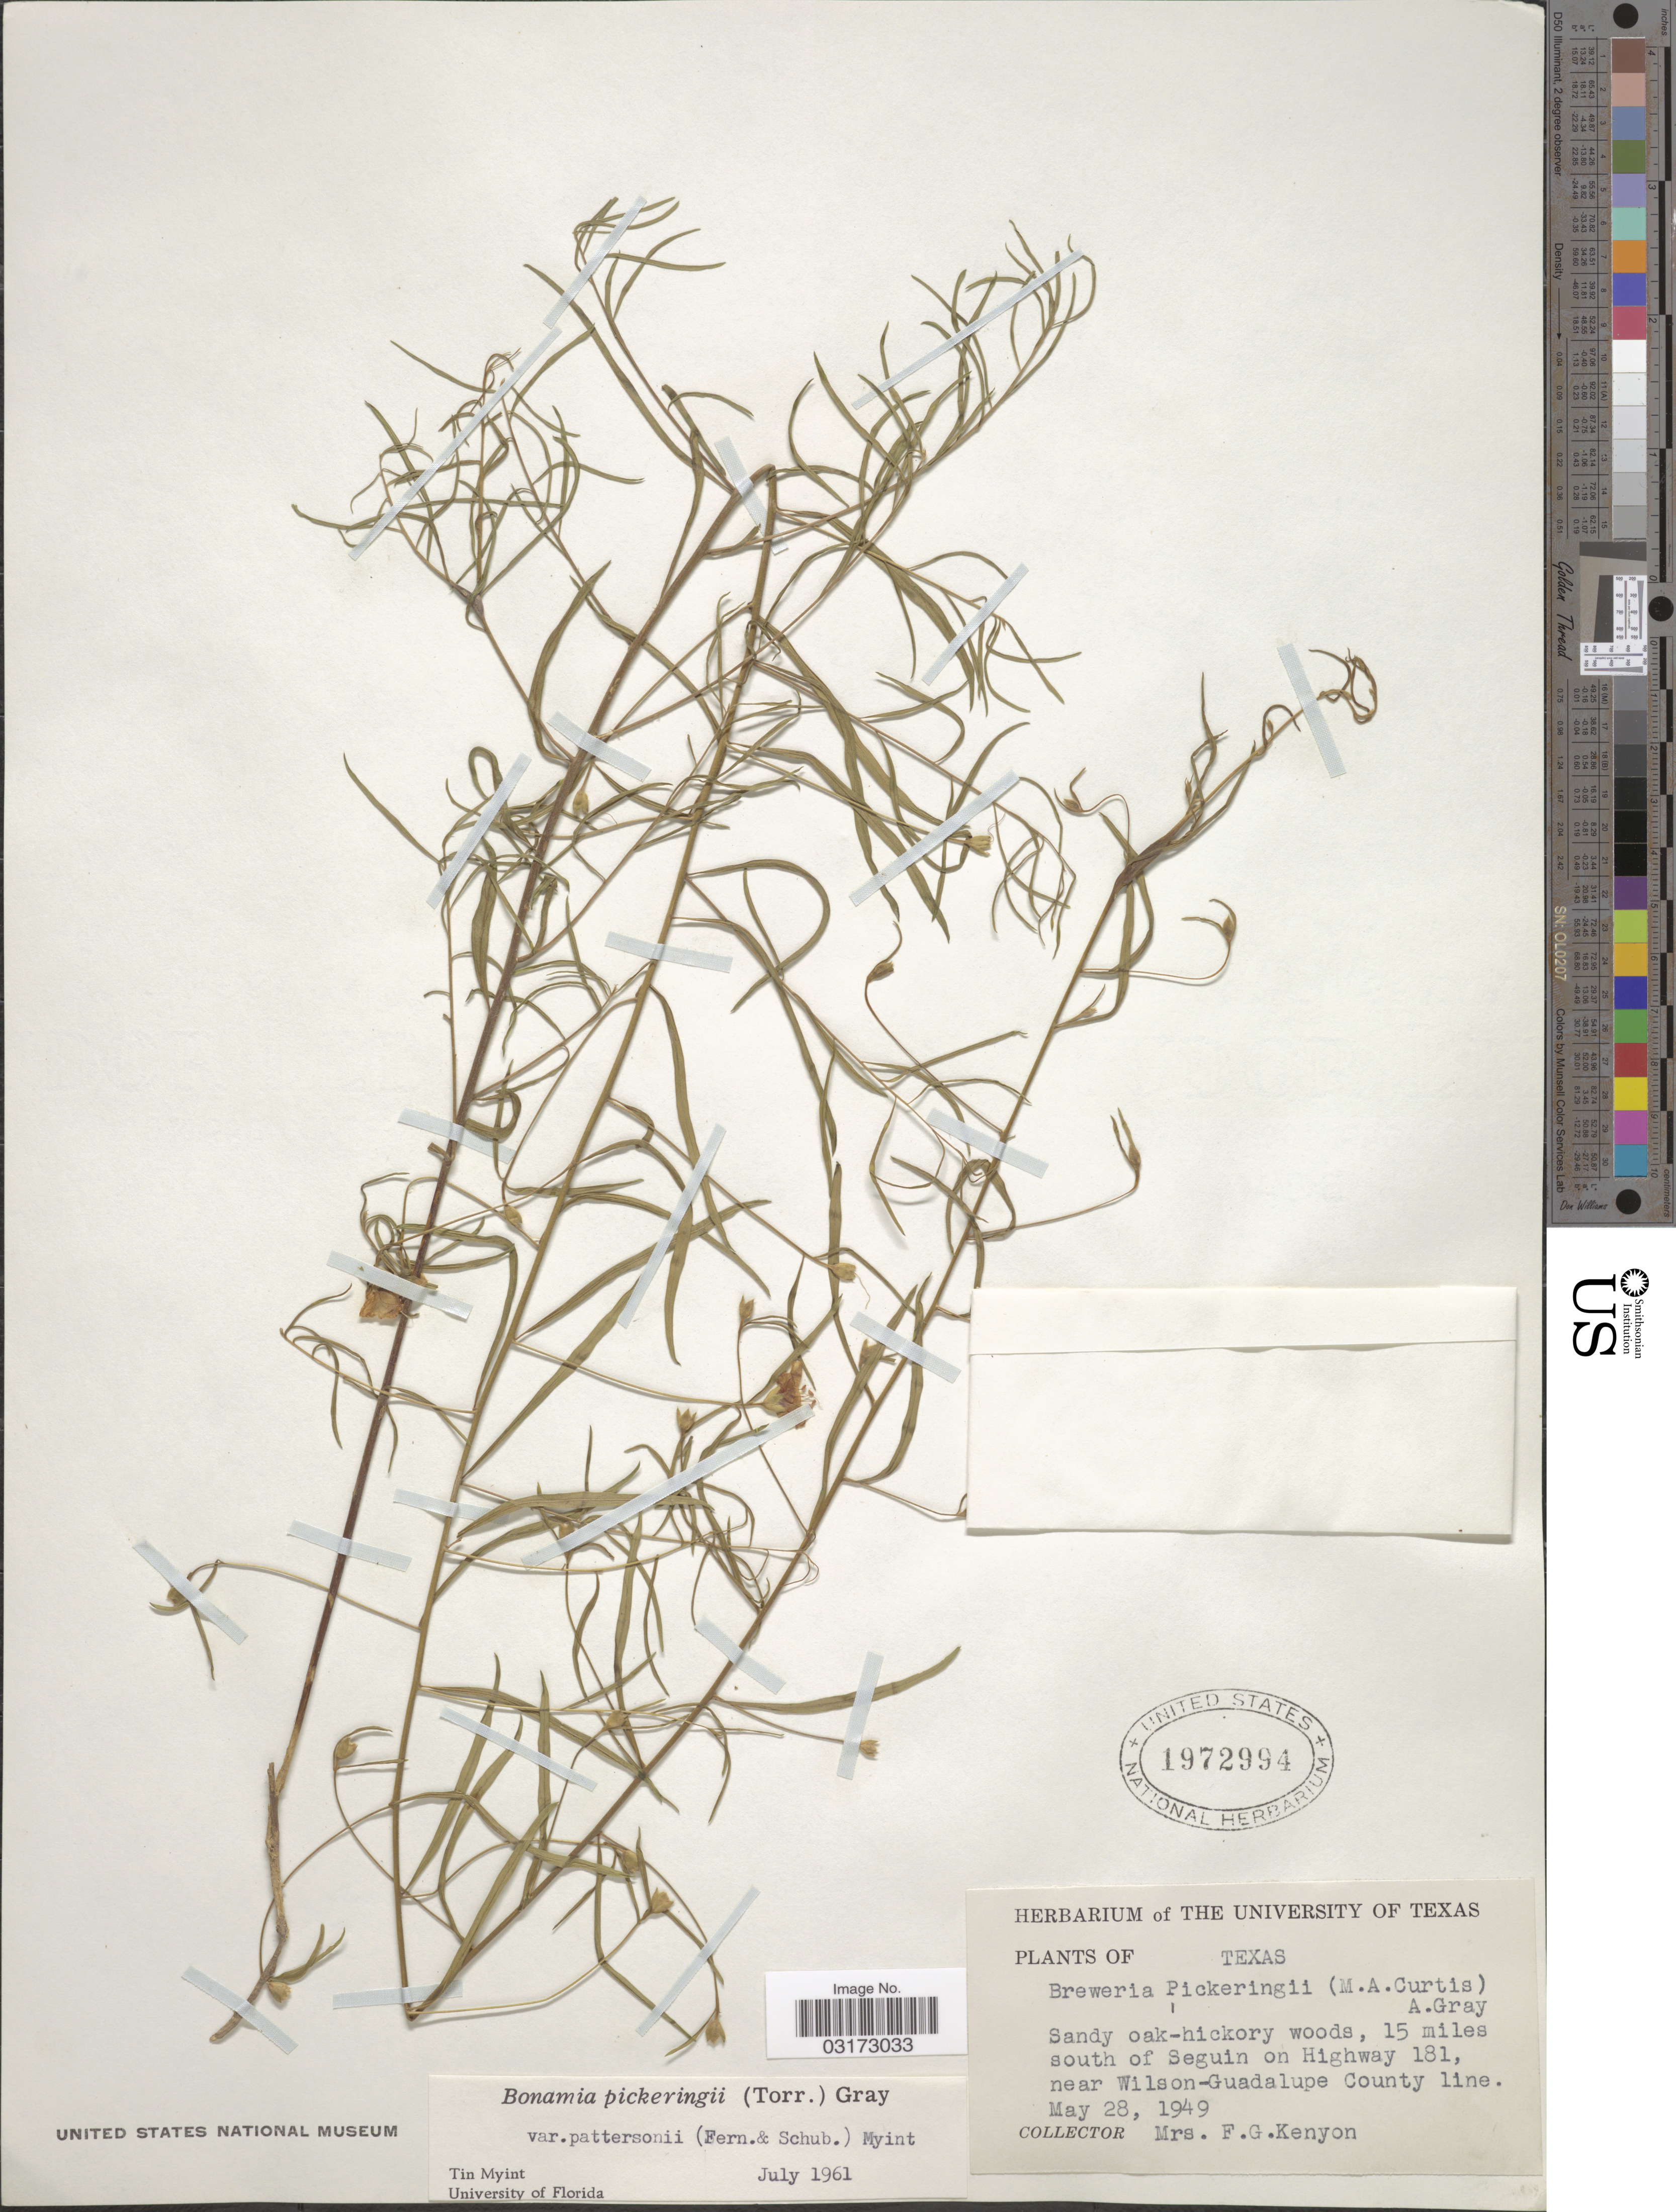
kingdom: Plantae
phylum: Tracheophyta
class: Magnoliopsida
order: Solanales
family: Convolvulaceae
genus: Stylisma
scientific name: Stylisma pickeringii var. pattersonii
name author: (Fernald & B.G. Schub.) Myint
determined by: Strong, Mark T., (BOT), Smithsonian Institution - National Museum of Natural History (UNITED STATES)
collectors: F. Kenyon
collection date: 1949-05-28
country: United States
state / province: Texas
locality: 15 miles south of Seguin on Highway 181, near Wilson-Guadalupe County line.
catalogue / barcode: US 1972994